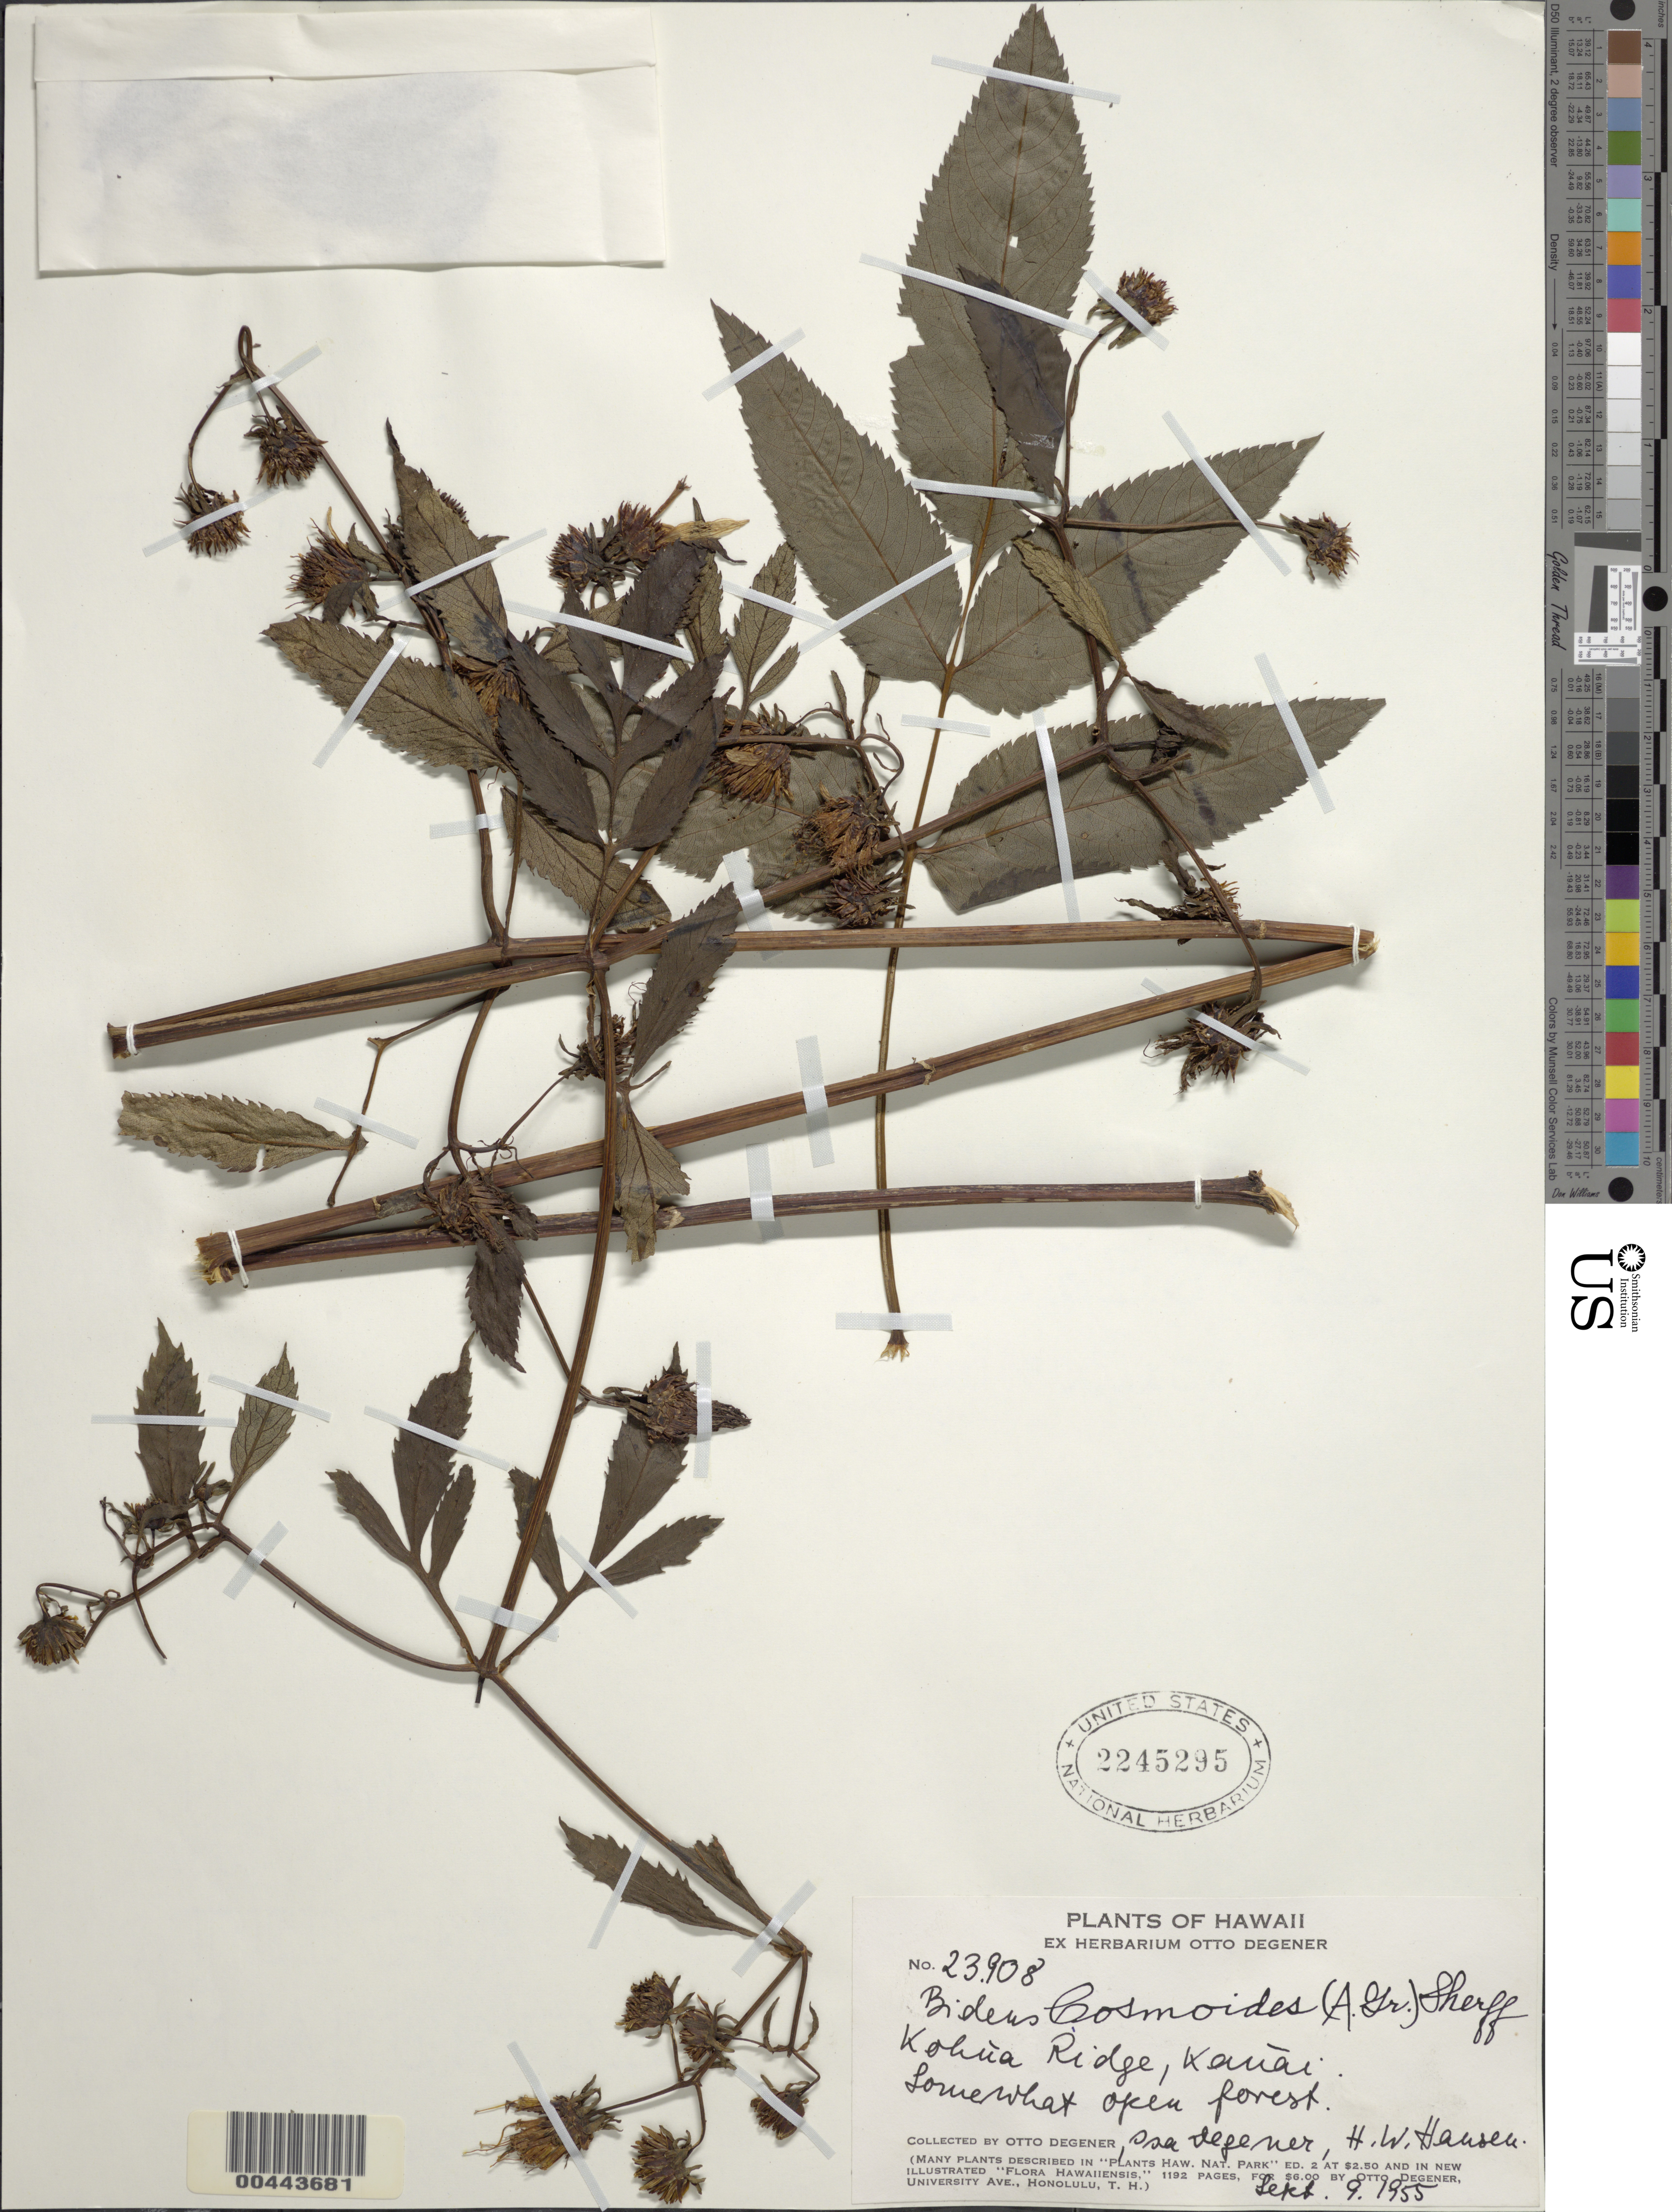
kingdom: Plantae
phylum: Tracheophyta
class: Magnoliopsida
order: Asterales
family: Asteraceae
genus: Bidens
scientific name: Bidens cosmoides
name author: (A. Gray) Sherff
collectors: O. Degener, I. Degener & H. Hansen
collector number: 23908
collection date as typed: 9 Sep 1955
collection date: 1955-09-09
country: United States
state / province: Hawaii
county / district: Honolulu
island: Oahu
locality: Kohua Ridge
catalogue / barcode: US 2245295